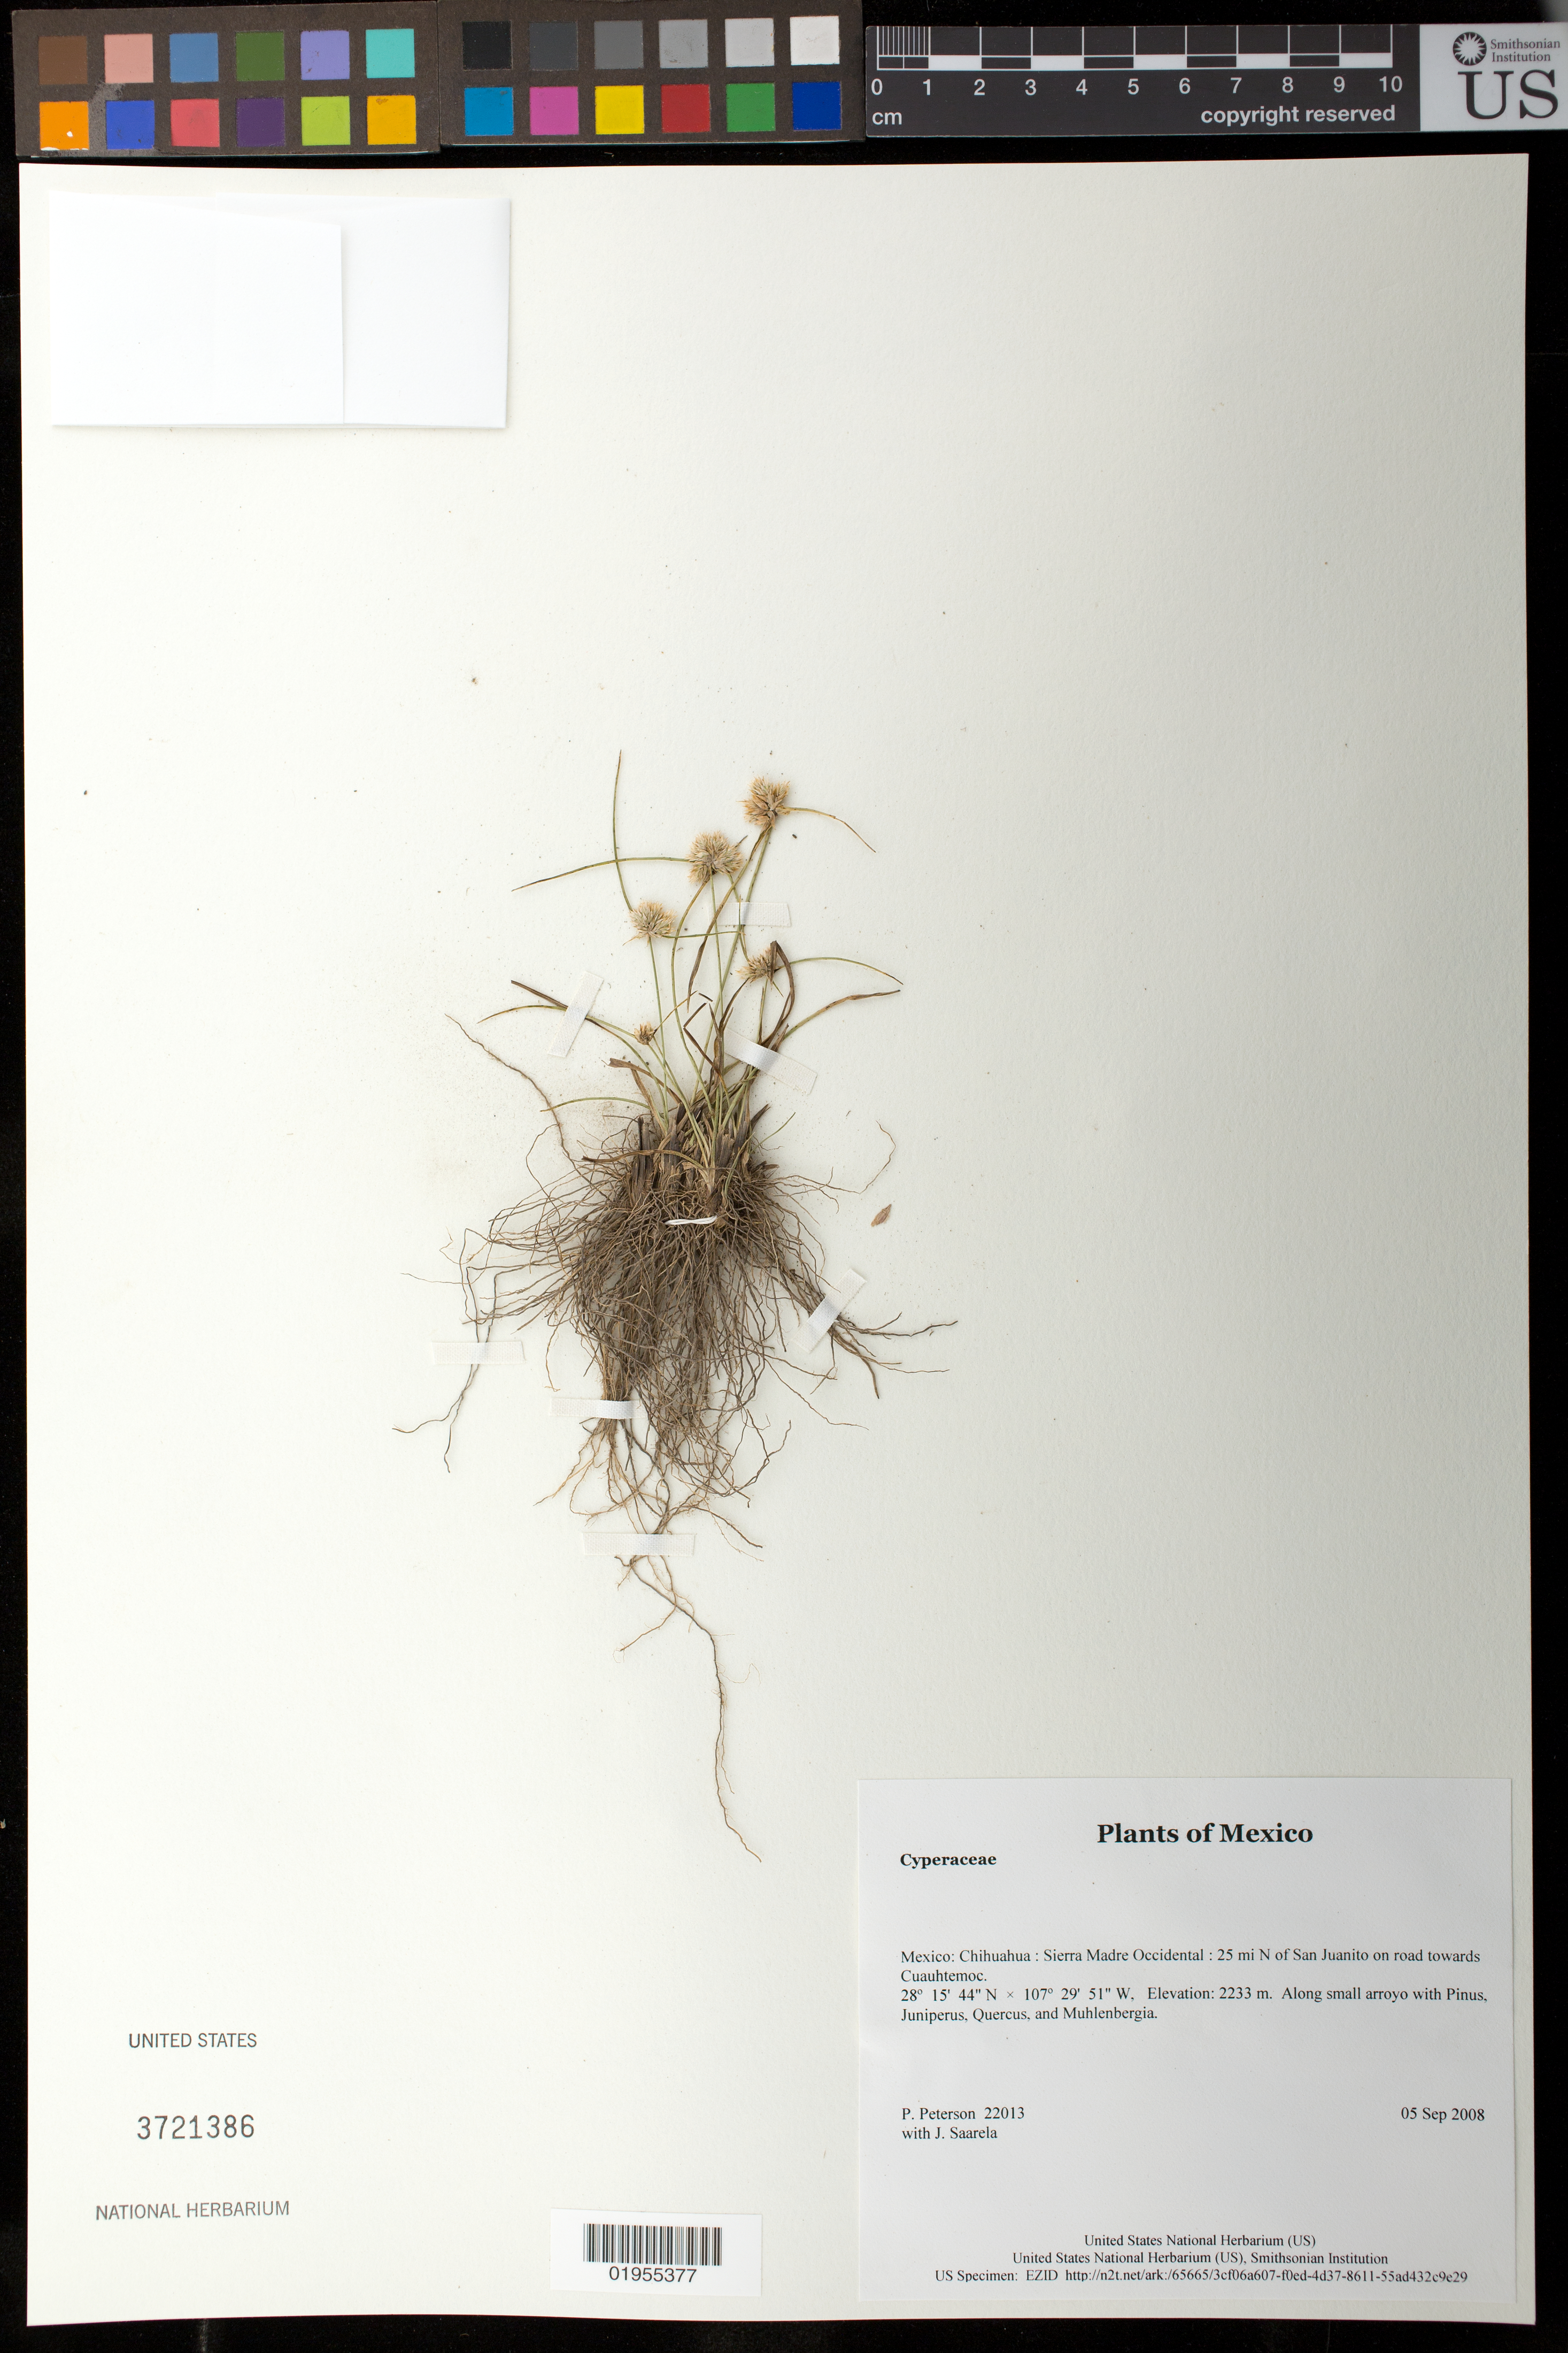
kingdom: Plantae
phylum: Tracheophyta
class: Liliopsida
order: Poales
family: Cyperaceae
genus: Cyperus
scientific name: Cyperus sp.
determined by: Strong, Mark T., (BOT), Smithsonian Institution - National Museum of Natural History (UNITED STATES)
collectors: P. M. Peterson & J. Saarela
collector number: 22013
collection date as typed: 05 Sep 2008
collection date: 2008-09-05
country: Mexico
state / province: Chihuahua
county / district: Sierra Madre Occidental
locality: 25 mi N of San Juanito on road towards Cuauhtemoc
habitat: Along small arroyo with Pinus, Juniperus, Quercus, and Muhlenbergia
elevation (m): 2233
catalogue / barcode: US 3721386